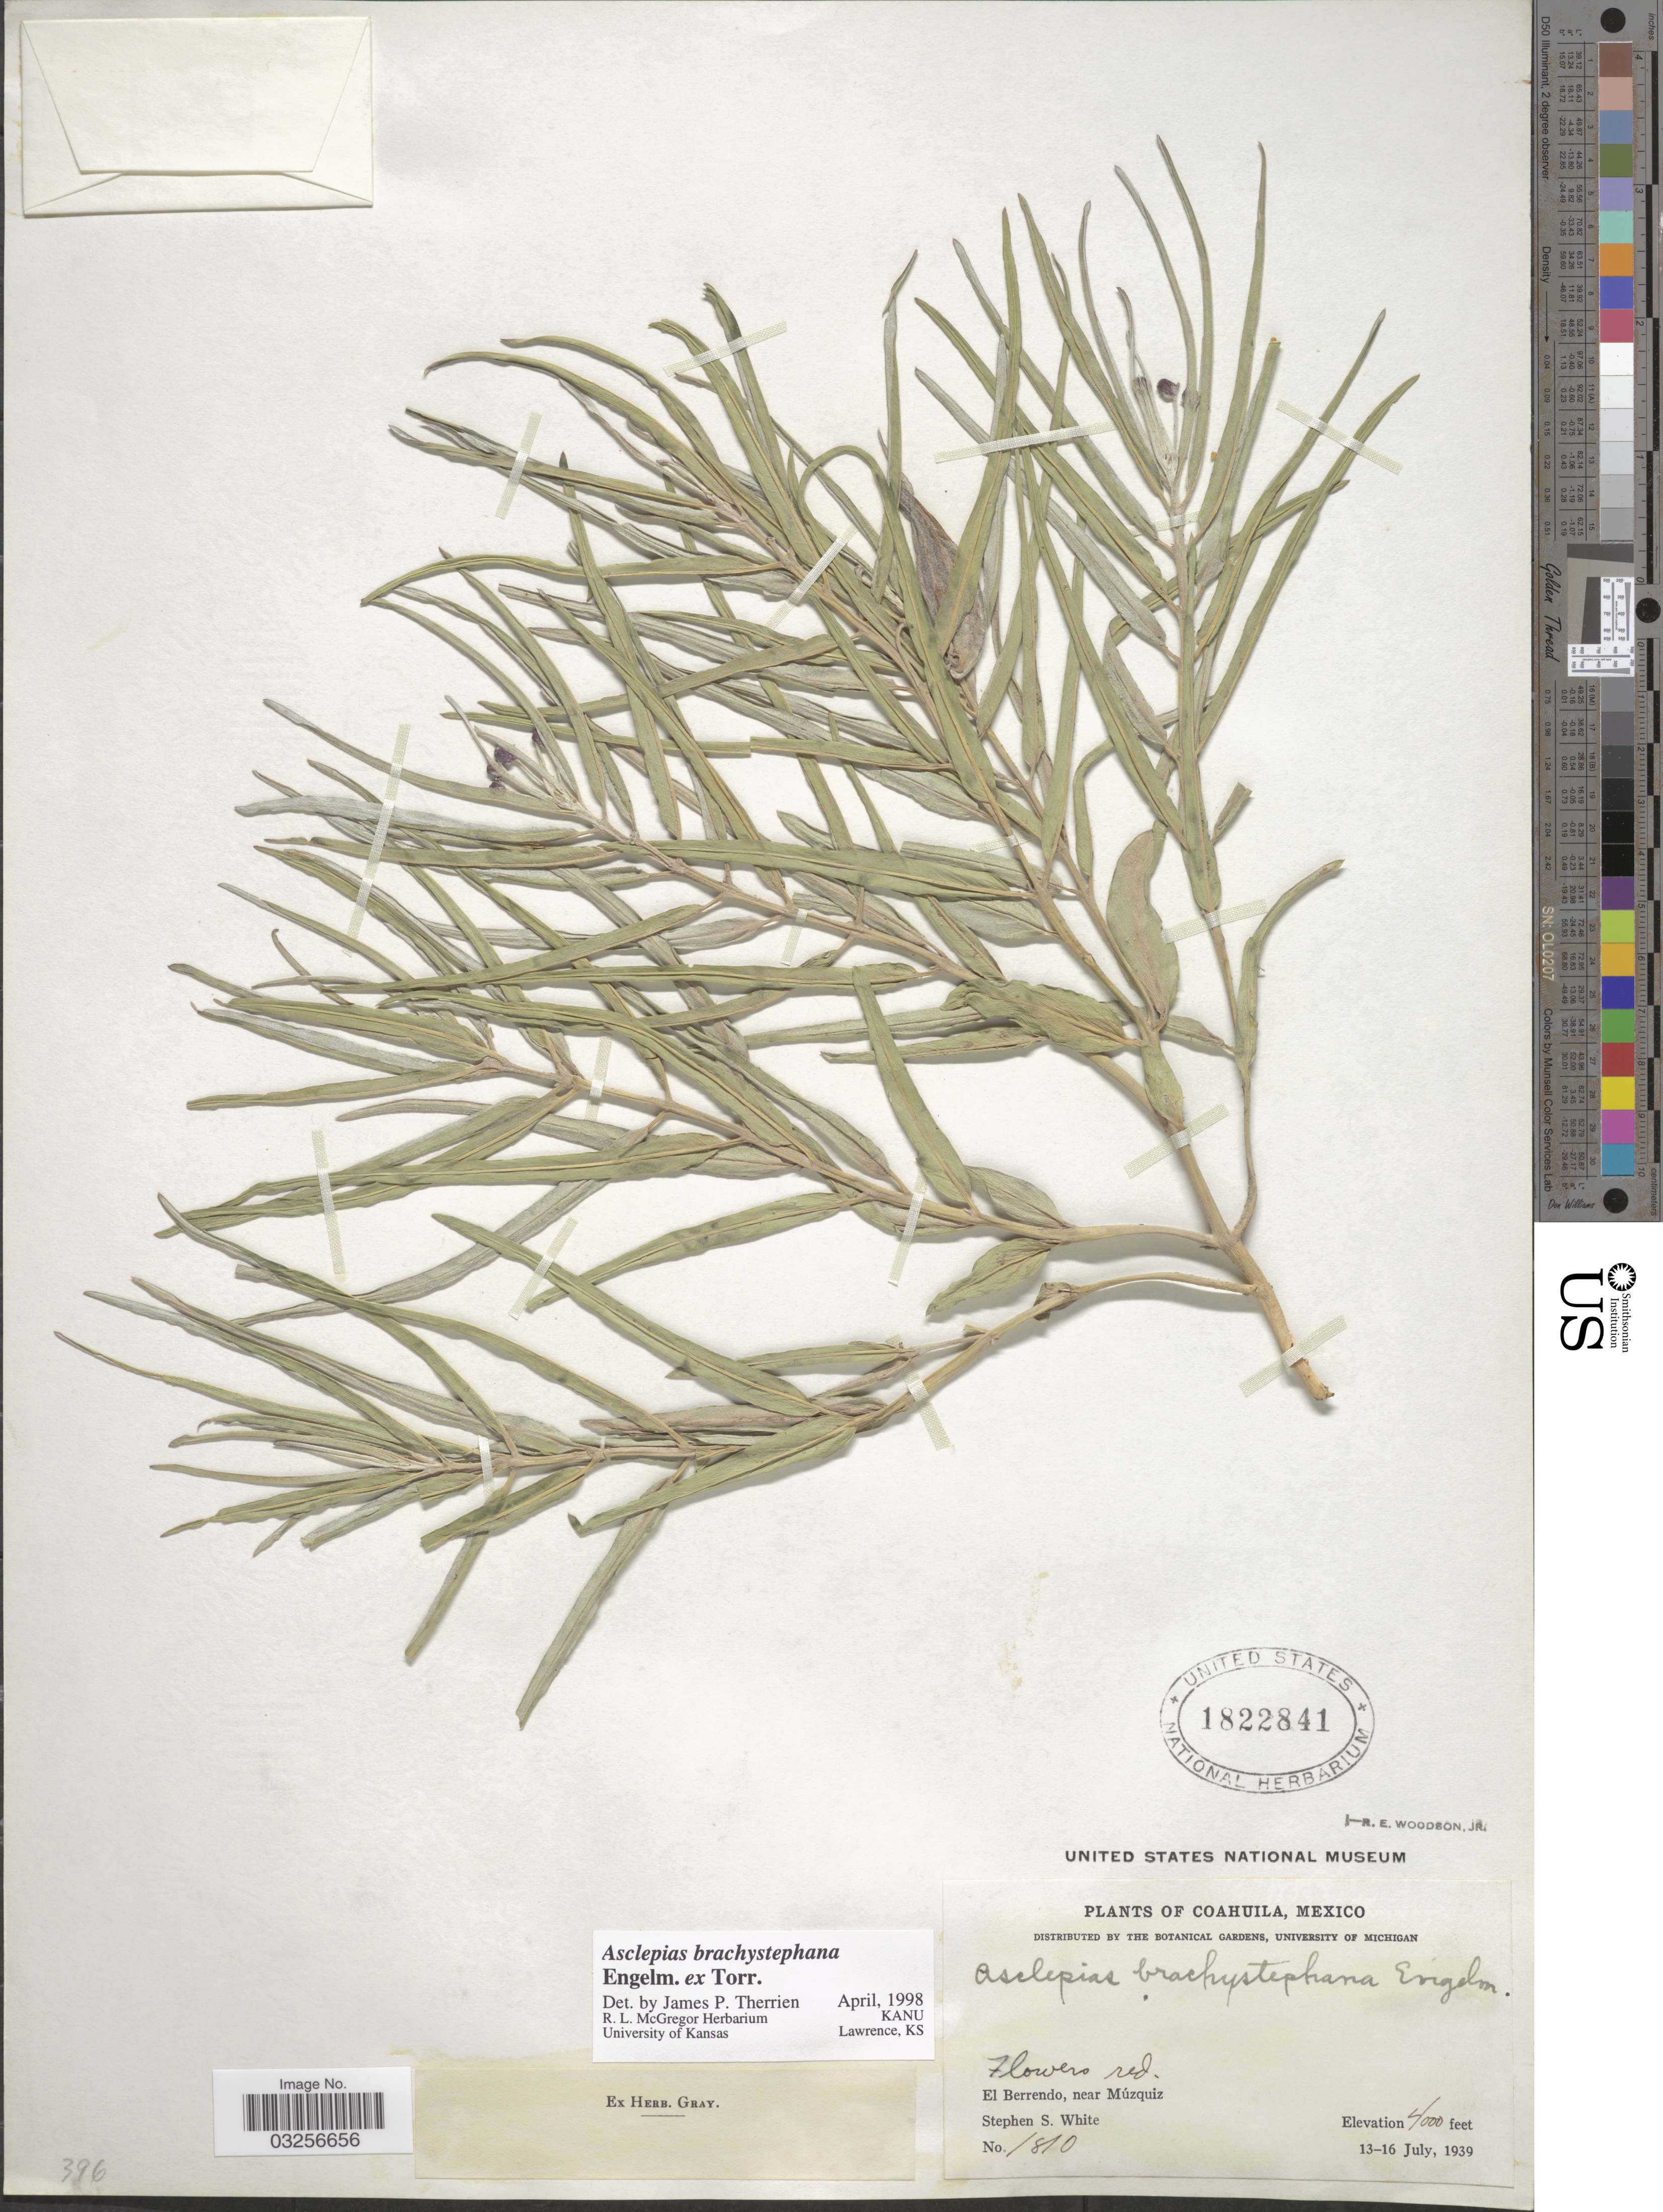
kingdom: Plantae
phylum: Tracheophyta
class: Magnoliopsida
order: Gentianales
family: Apocynaceae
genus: Asclepias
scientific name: Asclepias brachystephana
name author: Engelm. ex Torr.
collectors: S. S. White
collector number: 1810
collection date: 1939-07-13/1939-07-16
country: Mexico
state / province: Coahuila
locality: El Berrendo, near Múzquiz.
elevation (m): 1219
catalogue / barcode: US 1822841